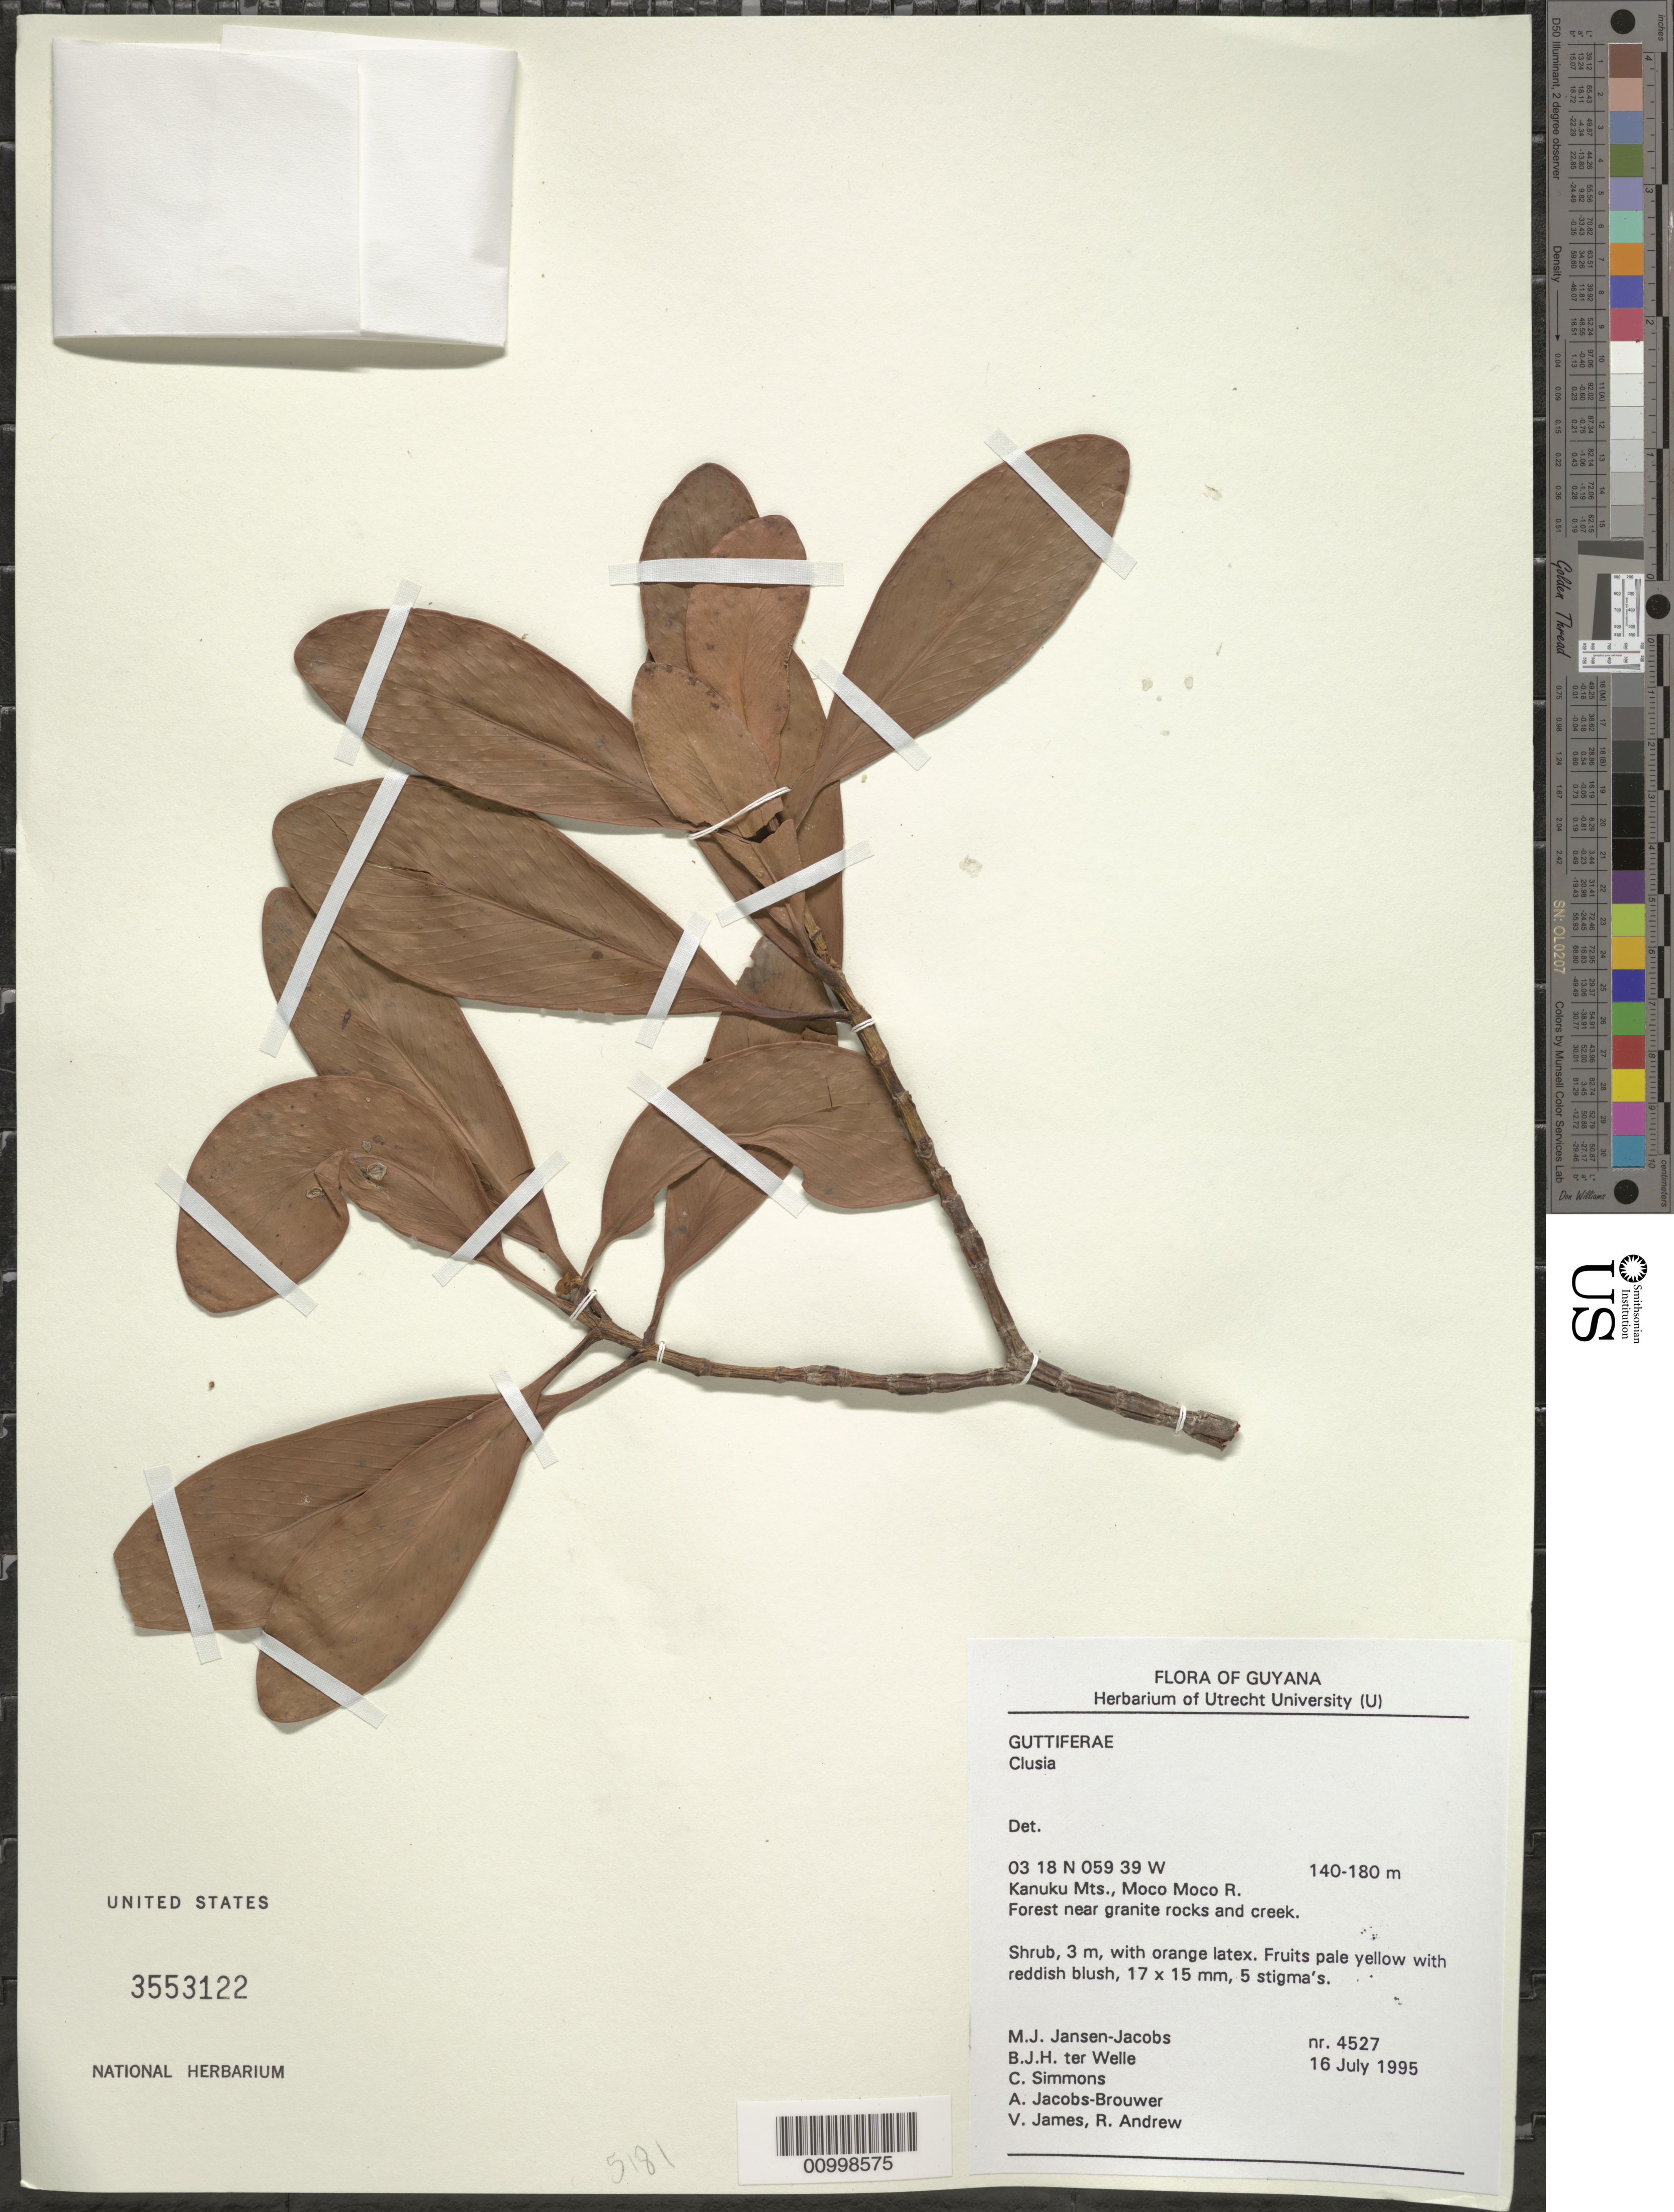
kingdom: Plantae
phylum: Tracheophyta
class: Magnoliopsida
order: Malpighiales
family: Clusiaceae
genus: Clusia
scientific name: Clusia sp.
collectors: M. J. Jansen-Jacobs, B. Welle, C. Simmons, A. Jacobs-Brouwer, V. James & R. Andrew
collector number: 4527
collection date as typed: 16-Jul-95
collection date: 1995-07-16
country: Guyana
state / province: U. Takutu-U. Essequibo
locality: Moco Moco River, Kanuku Mts.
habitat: Forest near granite rocks and creek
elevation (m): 140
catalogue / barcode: US 3553122